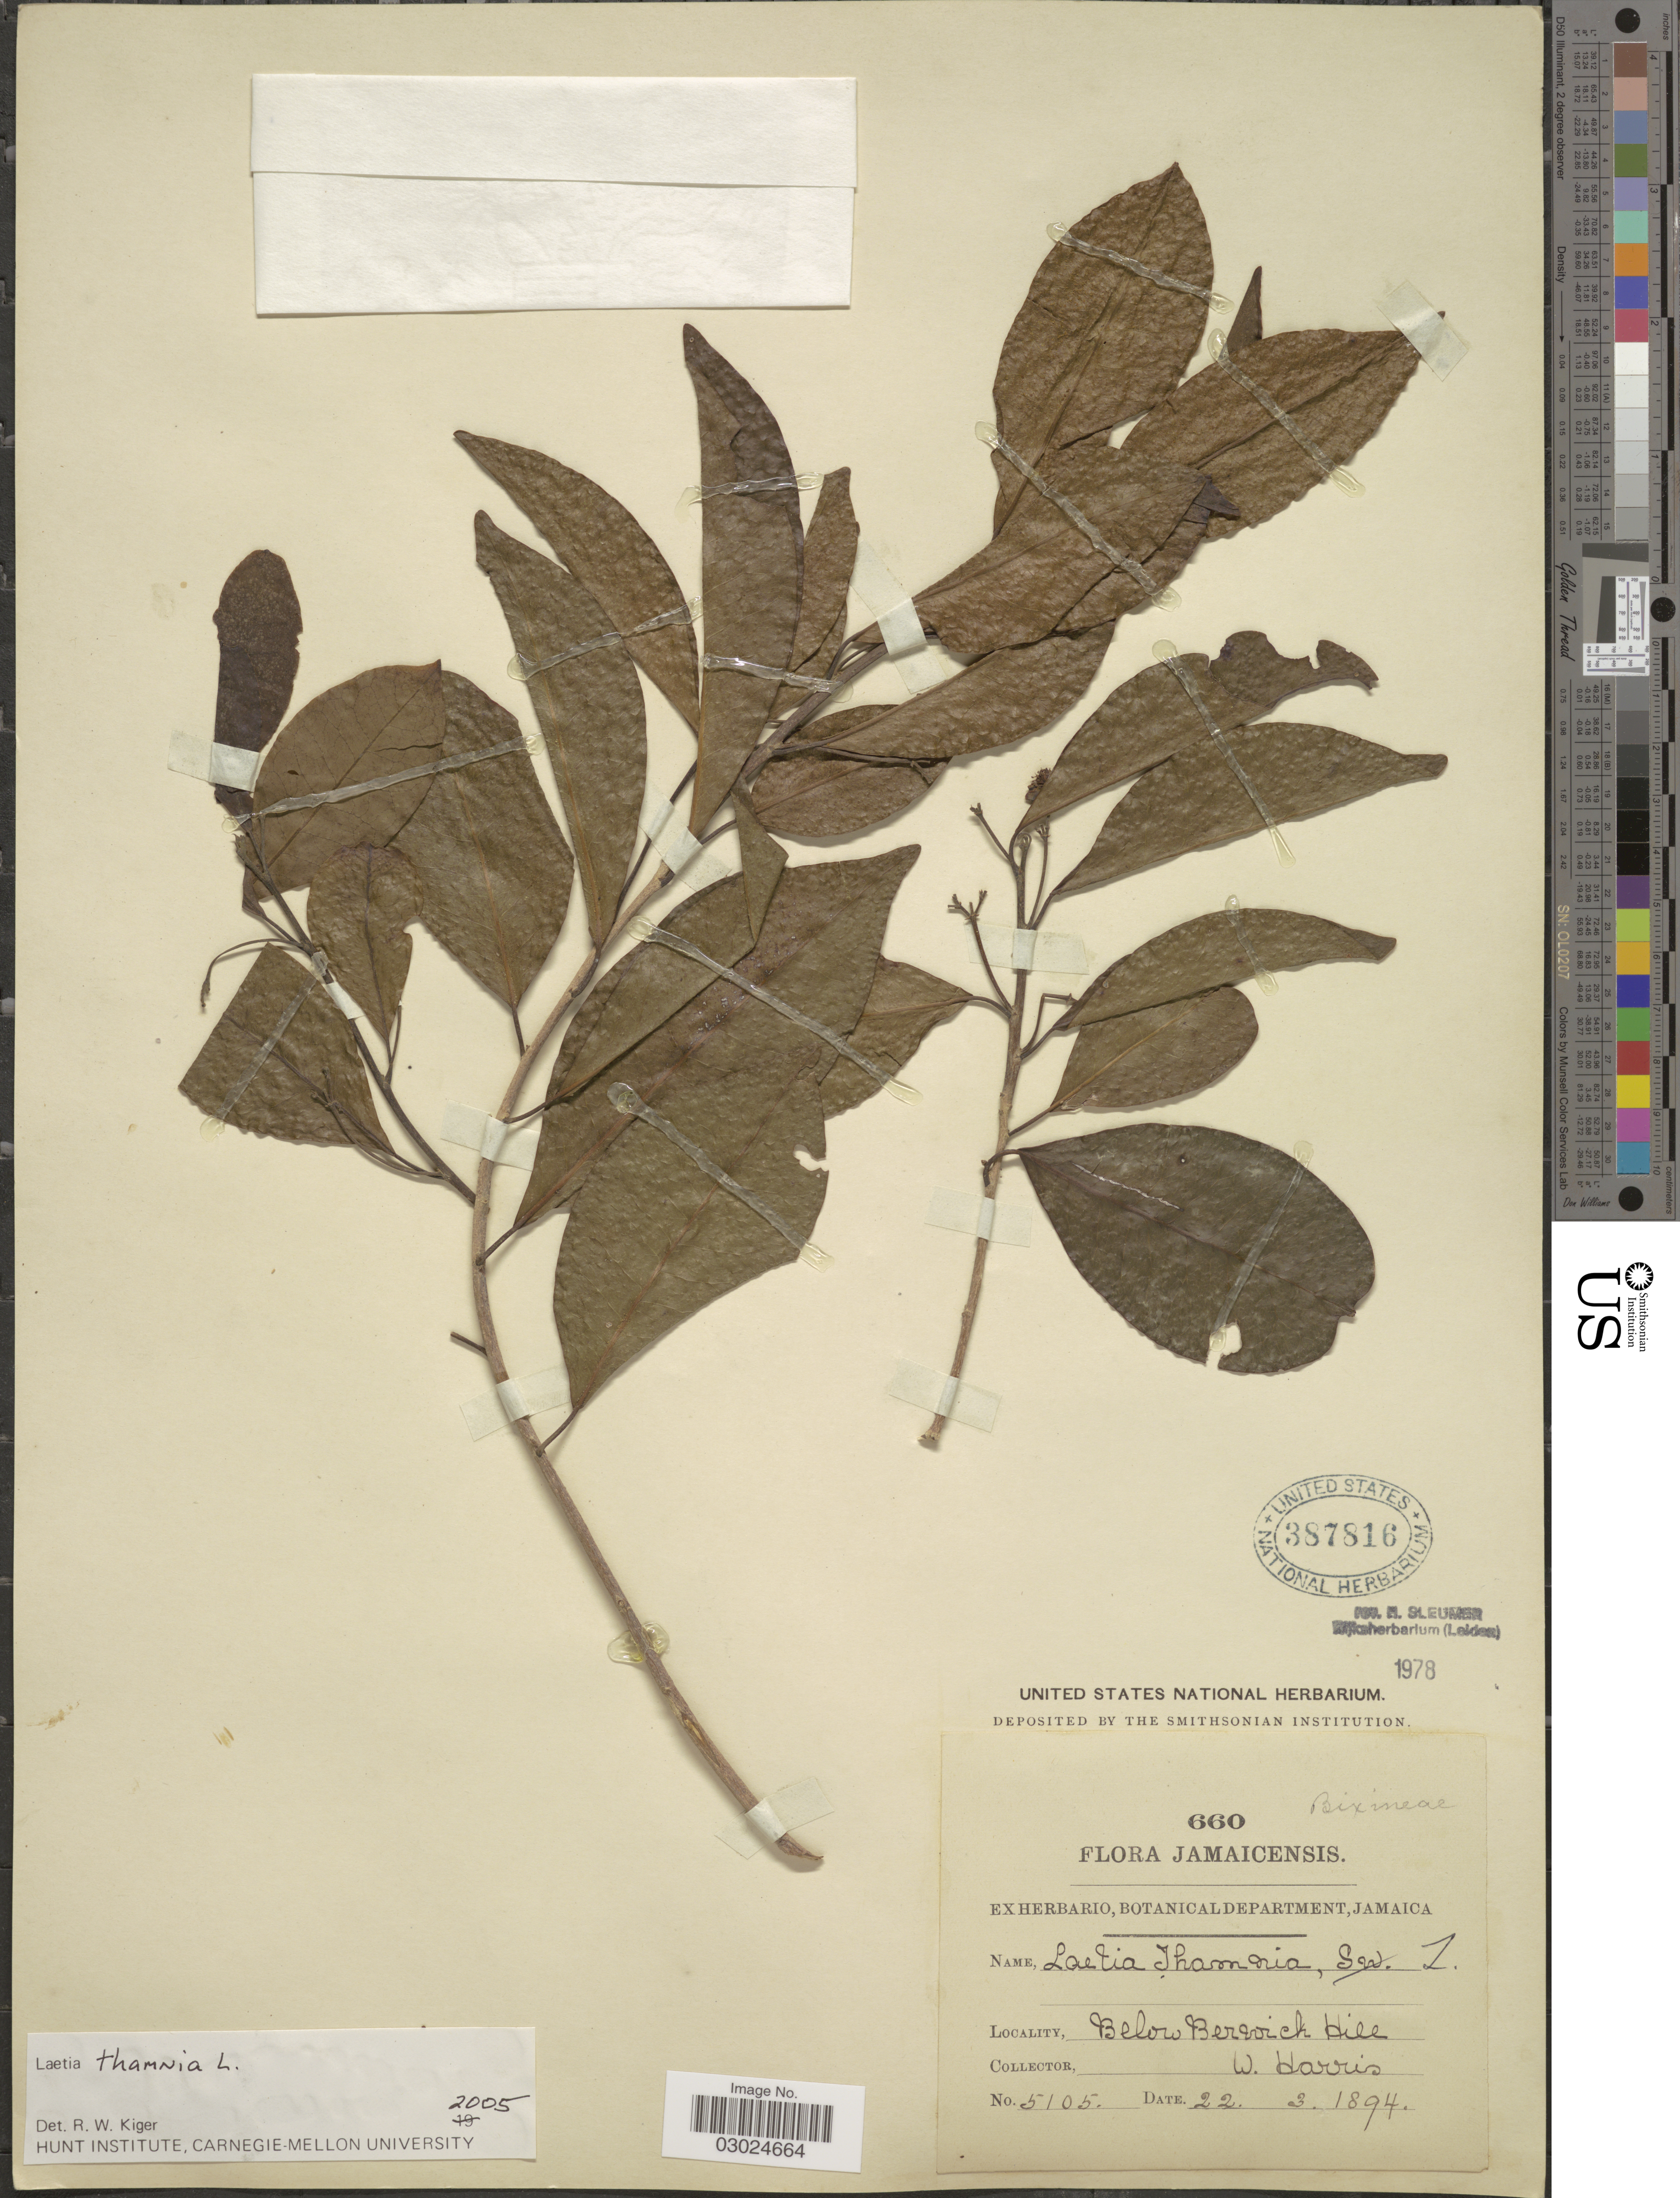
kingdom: Plantae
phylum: Tracheophyta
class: Magnoliopsida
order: Malpighiales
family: Salicaceae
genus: Laetia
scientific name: Laetia thamnia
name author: L.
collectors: W. Harris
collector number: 5105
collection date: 1894-03-22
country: Jamaica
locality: Below Berwick Hill.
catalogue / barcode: US 387816